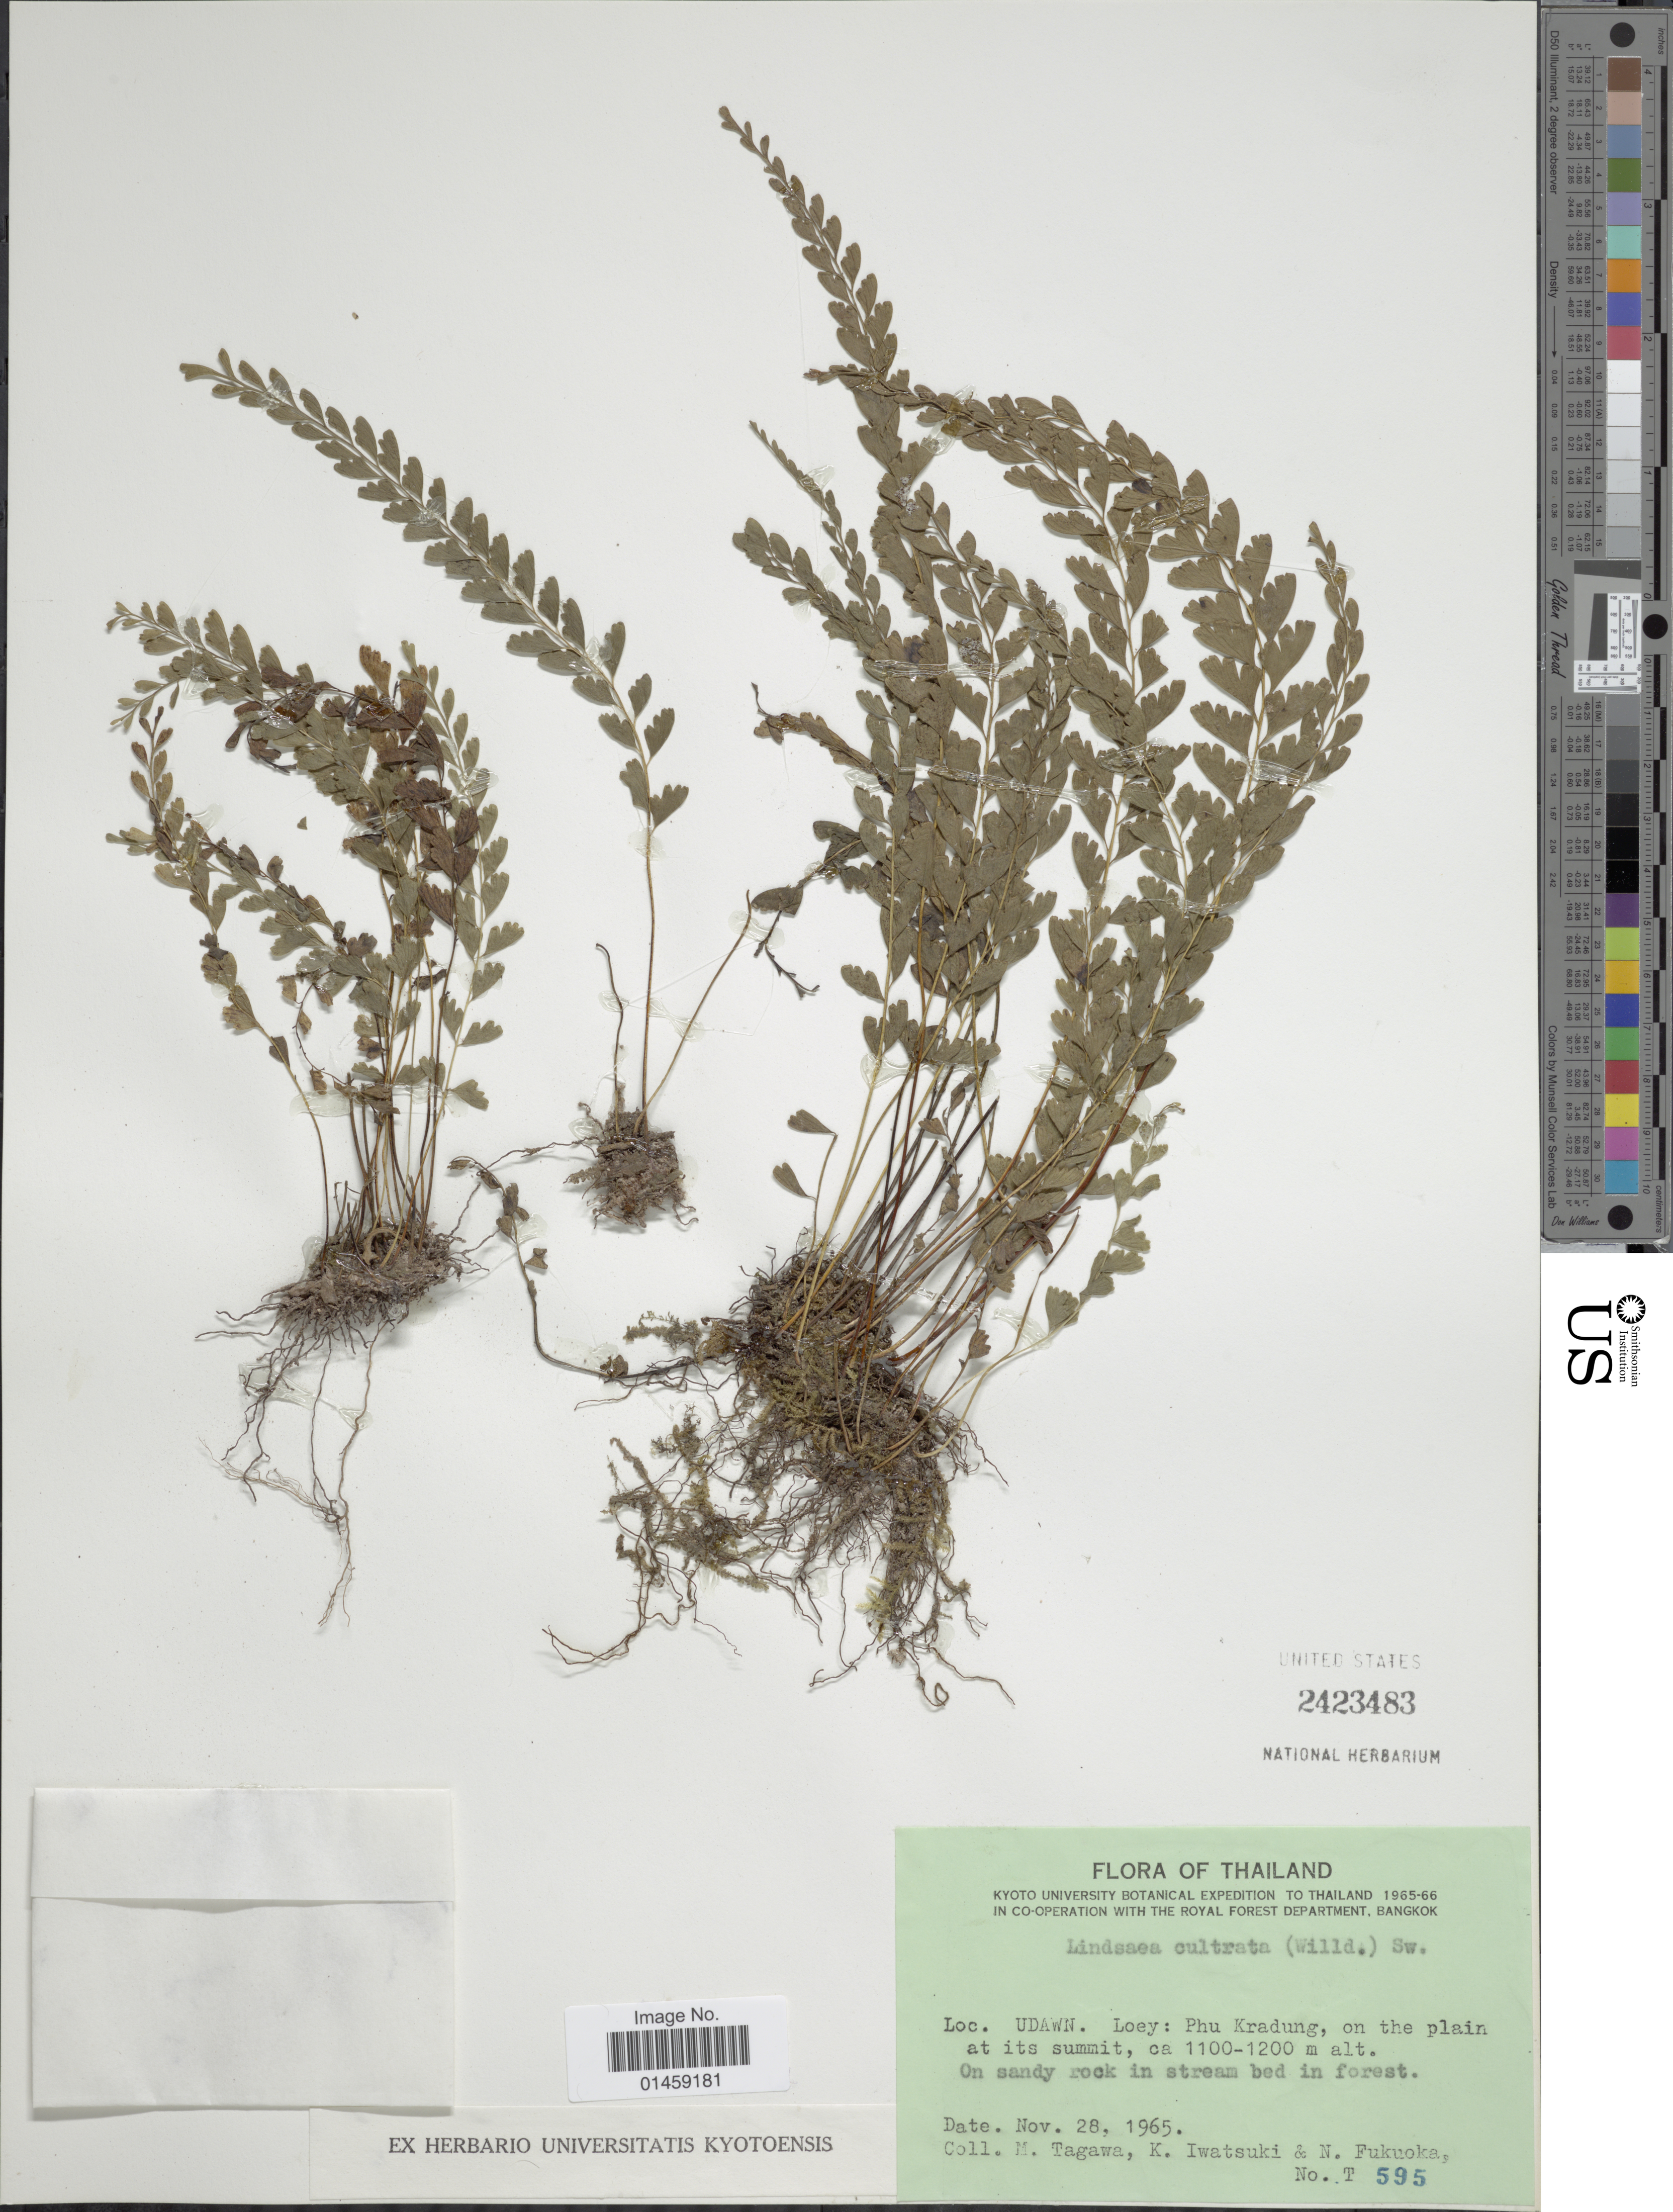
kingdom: Plantae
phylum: Tracheophyta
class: Polypodiopsida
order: Polypodiales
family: Lindsaeaceae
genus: Lindsaea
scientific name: Lindsaea odorata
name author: Roxb.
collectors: M. Tagawa, K. Iwatsuki & N. Fukuoka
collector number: T595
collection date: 1965-11-28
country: Thailand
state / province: Loei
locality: Udawn. Phu Kradung, on the plain at its summit.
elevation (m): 1100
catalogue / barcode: US 2423483